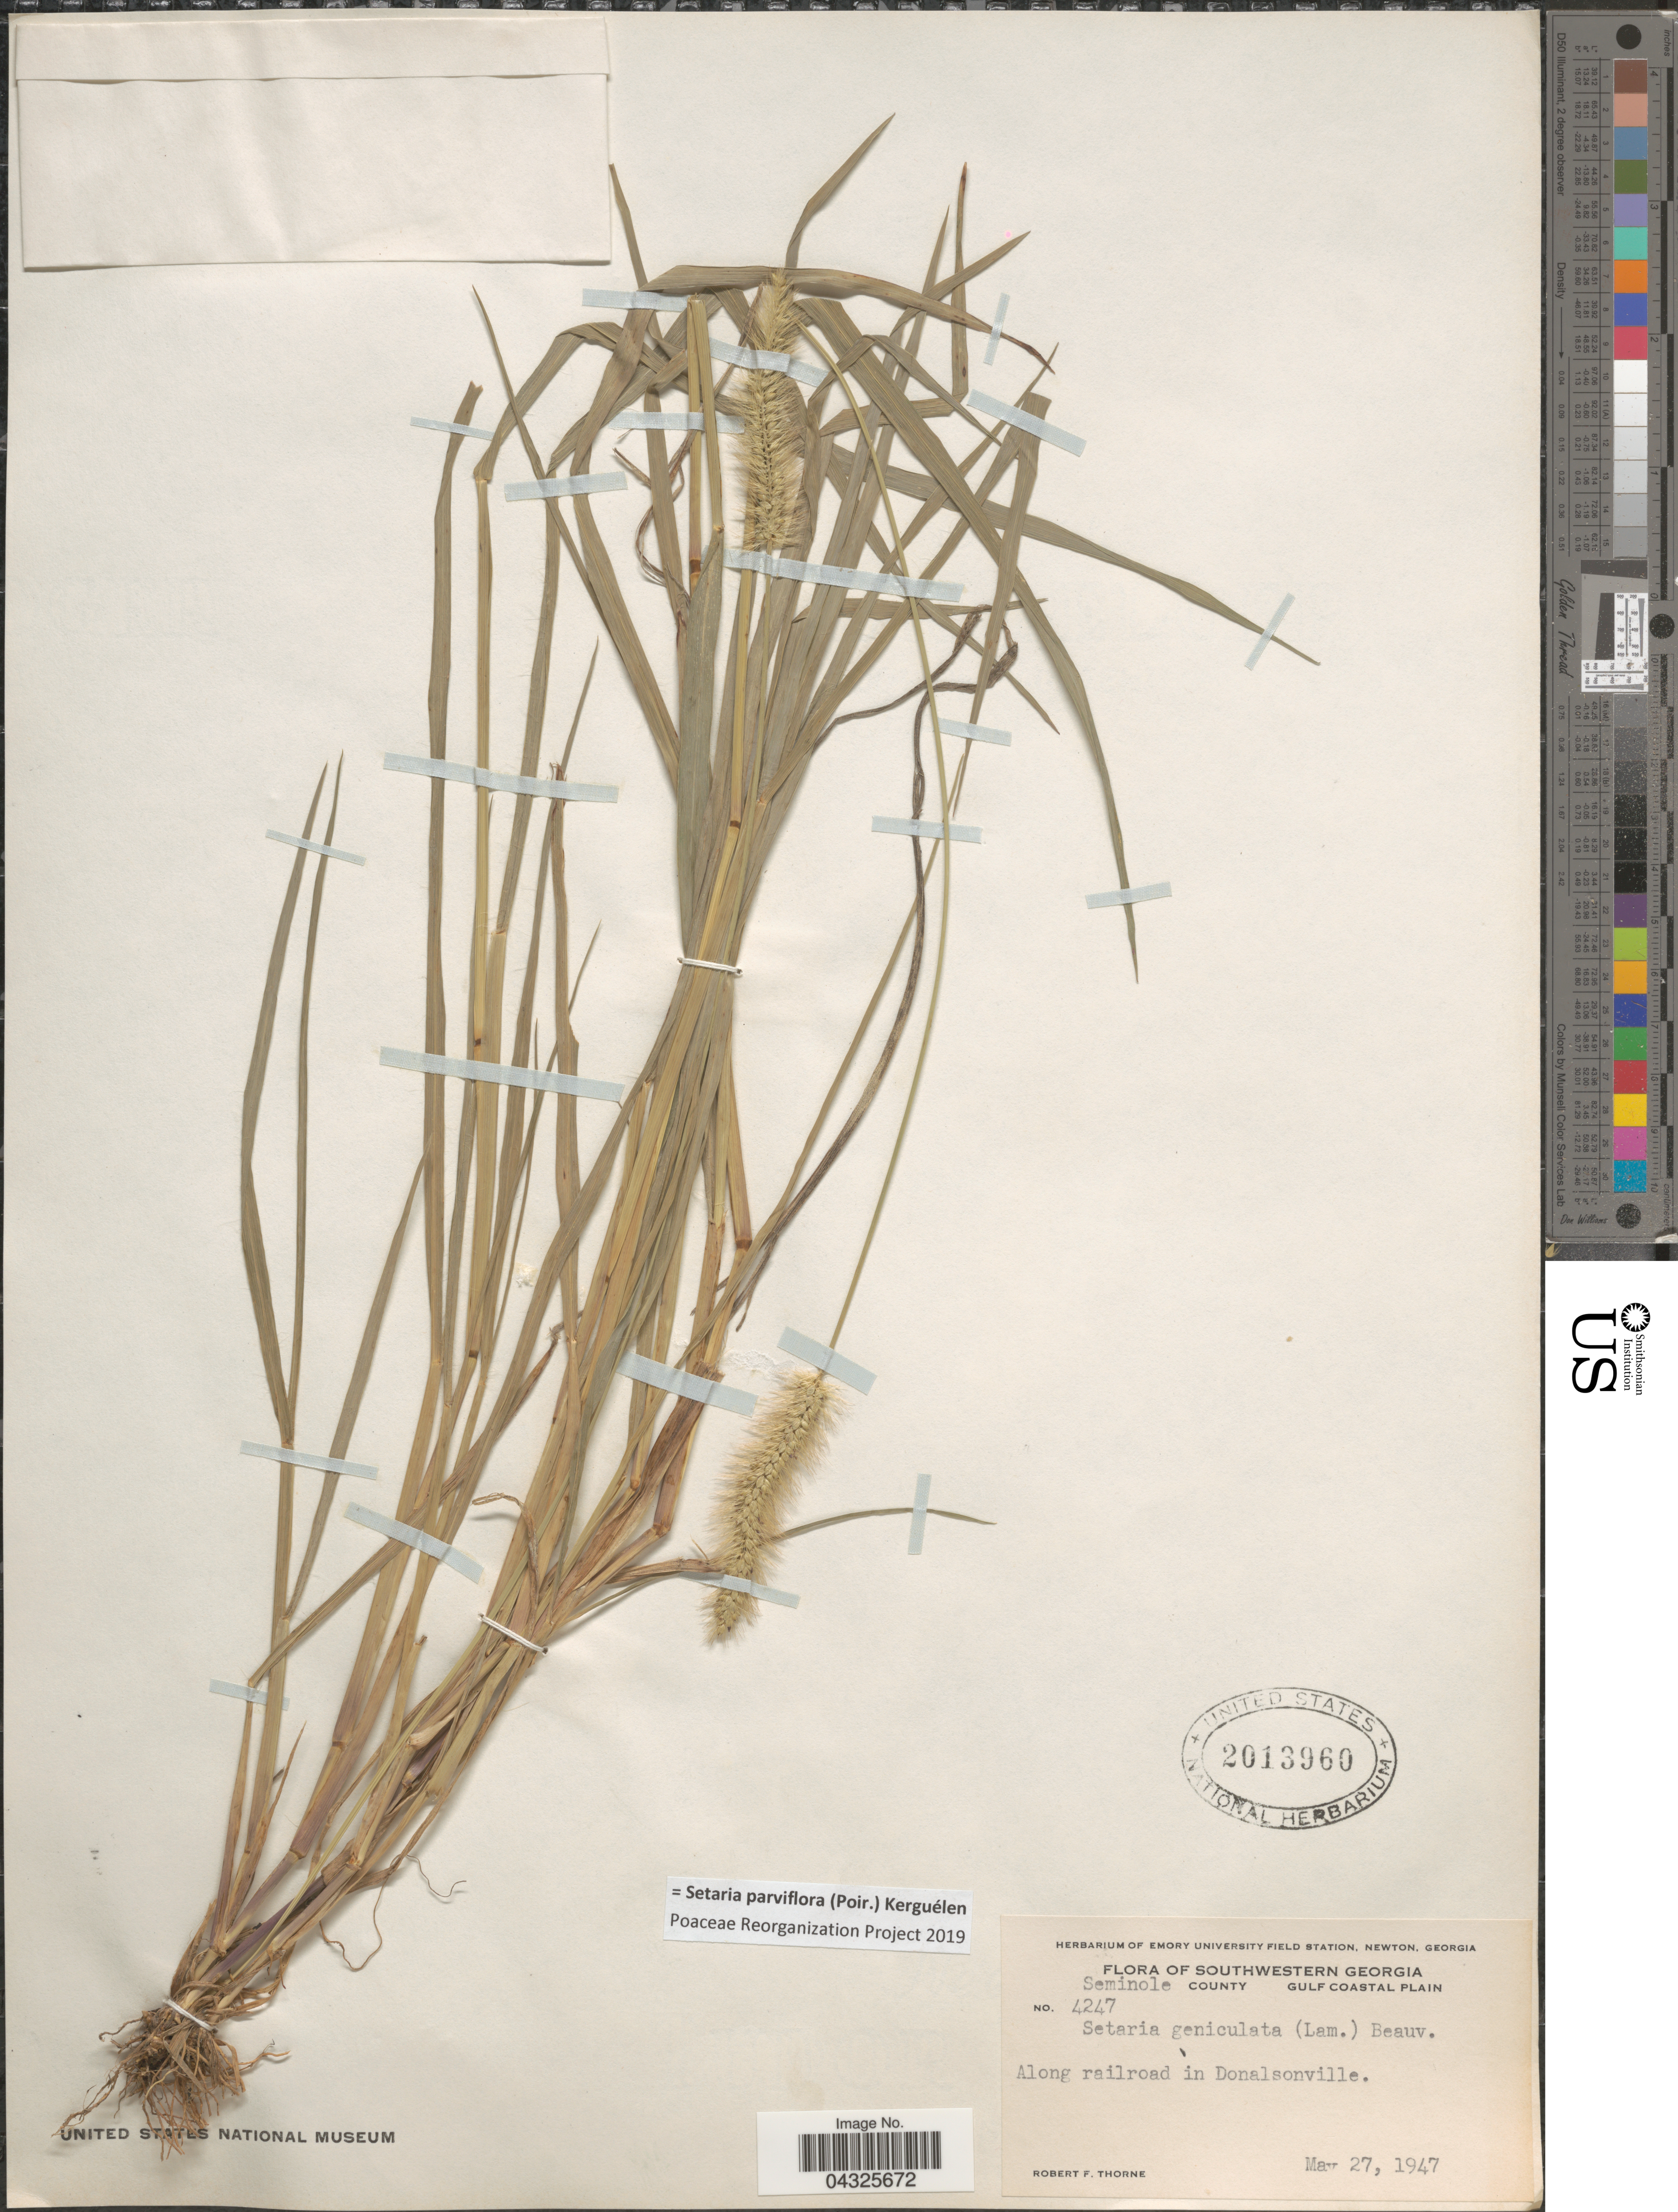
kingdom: Plantae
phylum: Tracheophyta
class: Liliopsida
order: Poales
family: Poaceae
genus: Setaria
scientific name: Setaria parviflora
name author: (Poir.) Kerguélen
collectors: R. F. Thorne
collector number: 4247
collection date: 1947-05-27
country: United States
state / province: Georgia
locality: Southwestern Georgia. Seminole County. Gulf Coastal Plain.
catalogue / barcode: US 2013960